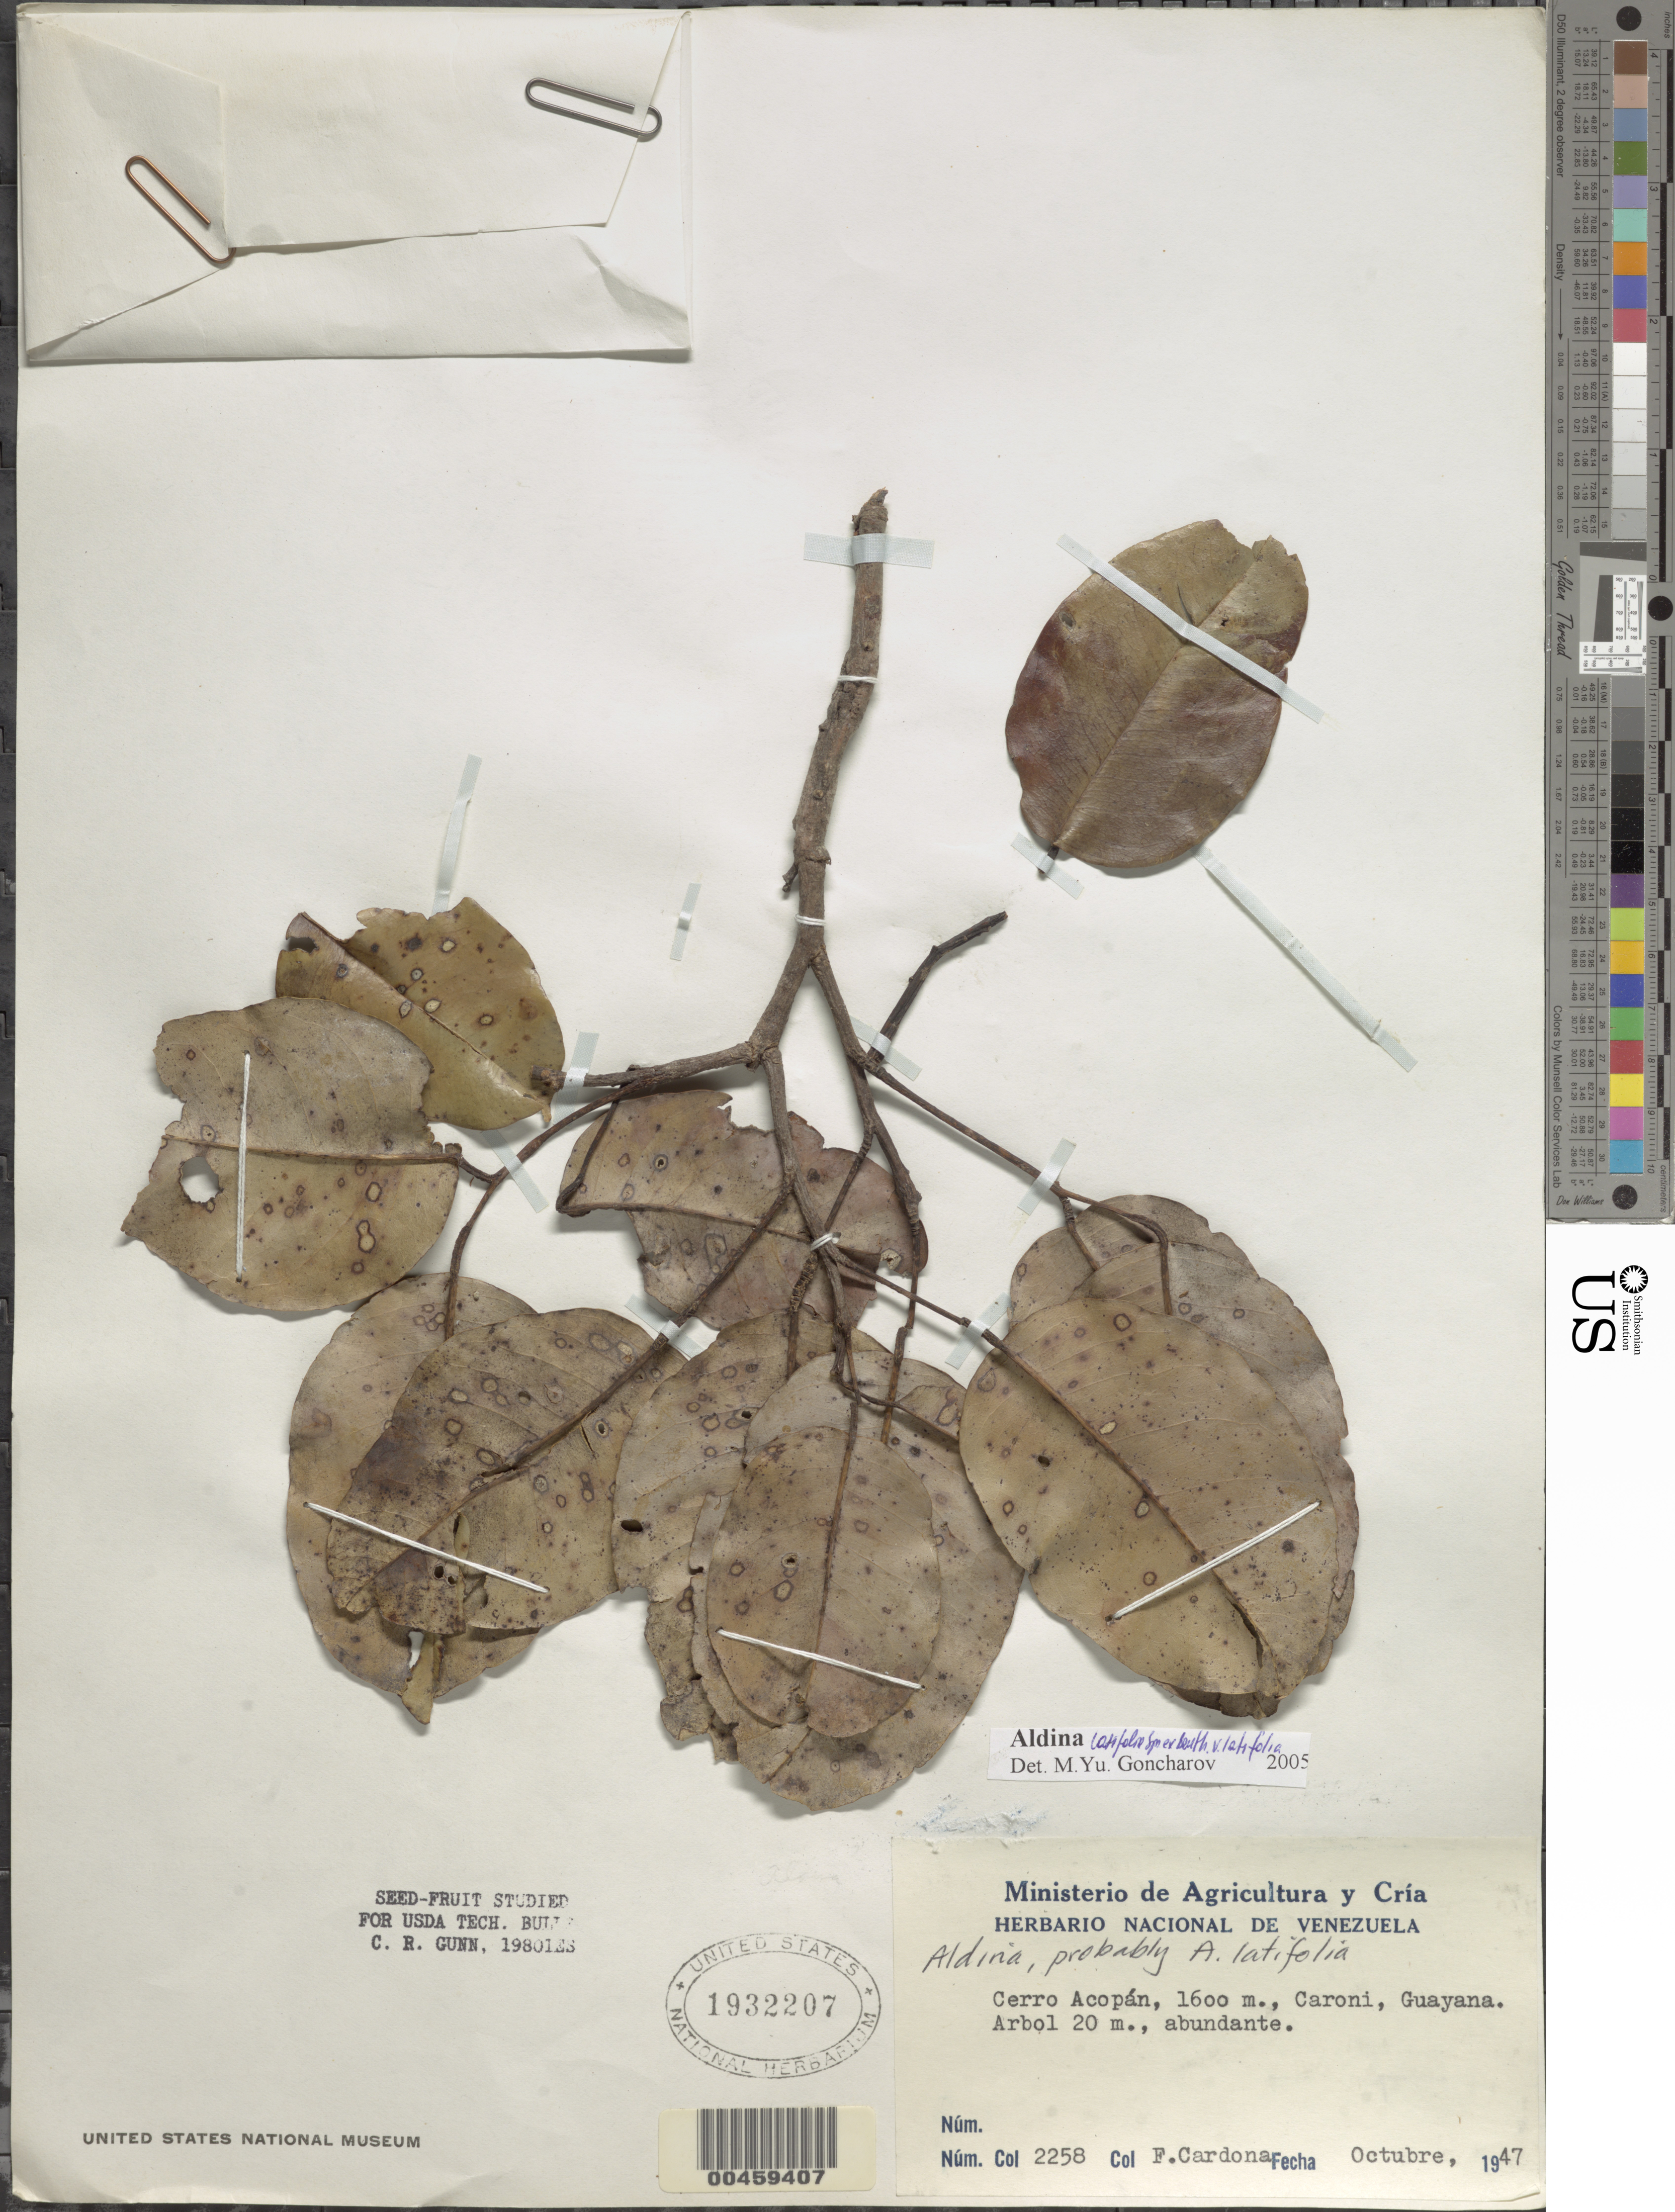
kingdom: Plantae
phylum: Tracheophyta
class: Magnoliopsida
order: Fabales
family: Fabaceae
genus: Aldina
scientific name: Aldina latifolia var. latifolia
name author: Spruce ex Benth.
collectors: F. Cardona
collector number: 2258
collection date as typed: Oct 1947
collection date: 1947-10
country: Venezuela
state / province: Bolívar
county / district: Caroni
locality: Cerro Acopan, Caroni, Guayana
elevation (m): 1600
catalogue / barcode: US 1932207